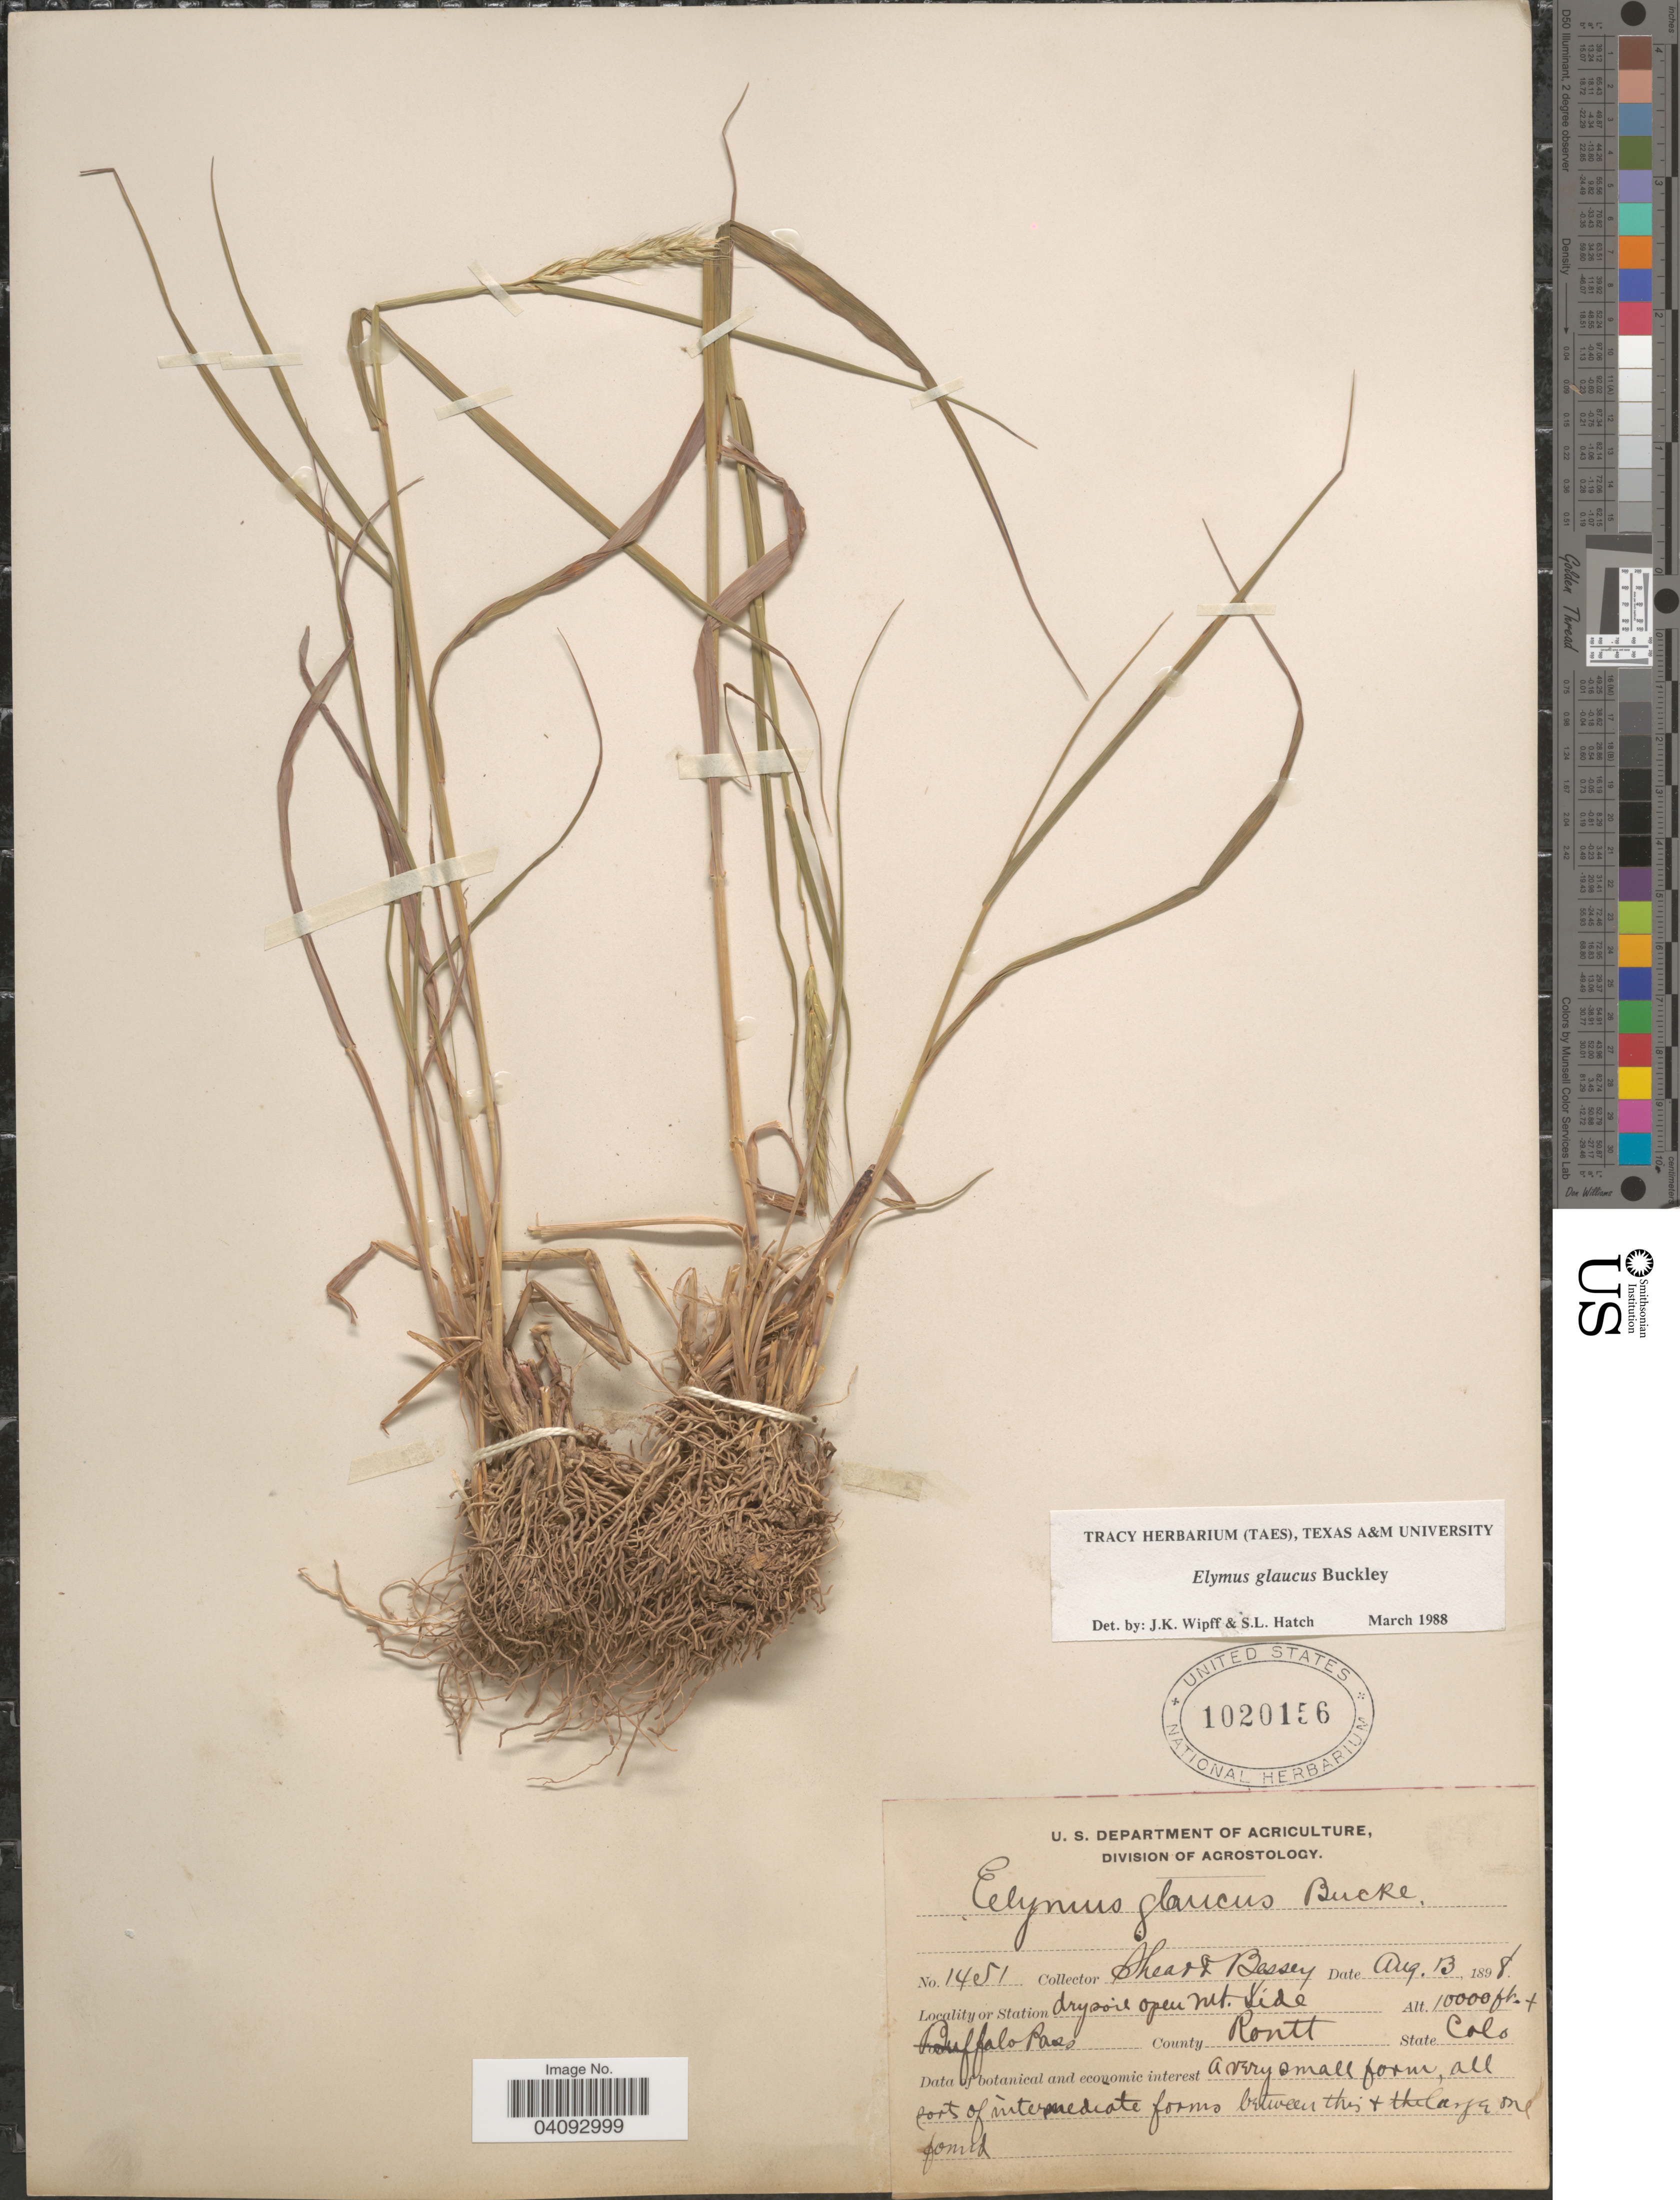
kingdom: Plantae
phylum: Tracheophyta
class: Liliopsida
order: Poales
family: Poaceae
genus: Elymus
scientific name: Elymus glaucus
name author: Buckley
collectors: -- Shear & -. Bessey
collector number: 1451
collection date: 1898-08-13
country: United States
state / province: Colorado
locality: Dry soil open Mt. Side Buffalo Pass. County Routt.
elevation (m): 3048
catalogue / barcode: US 1020156